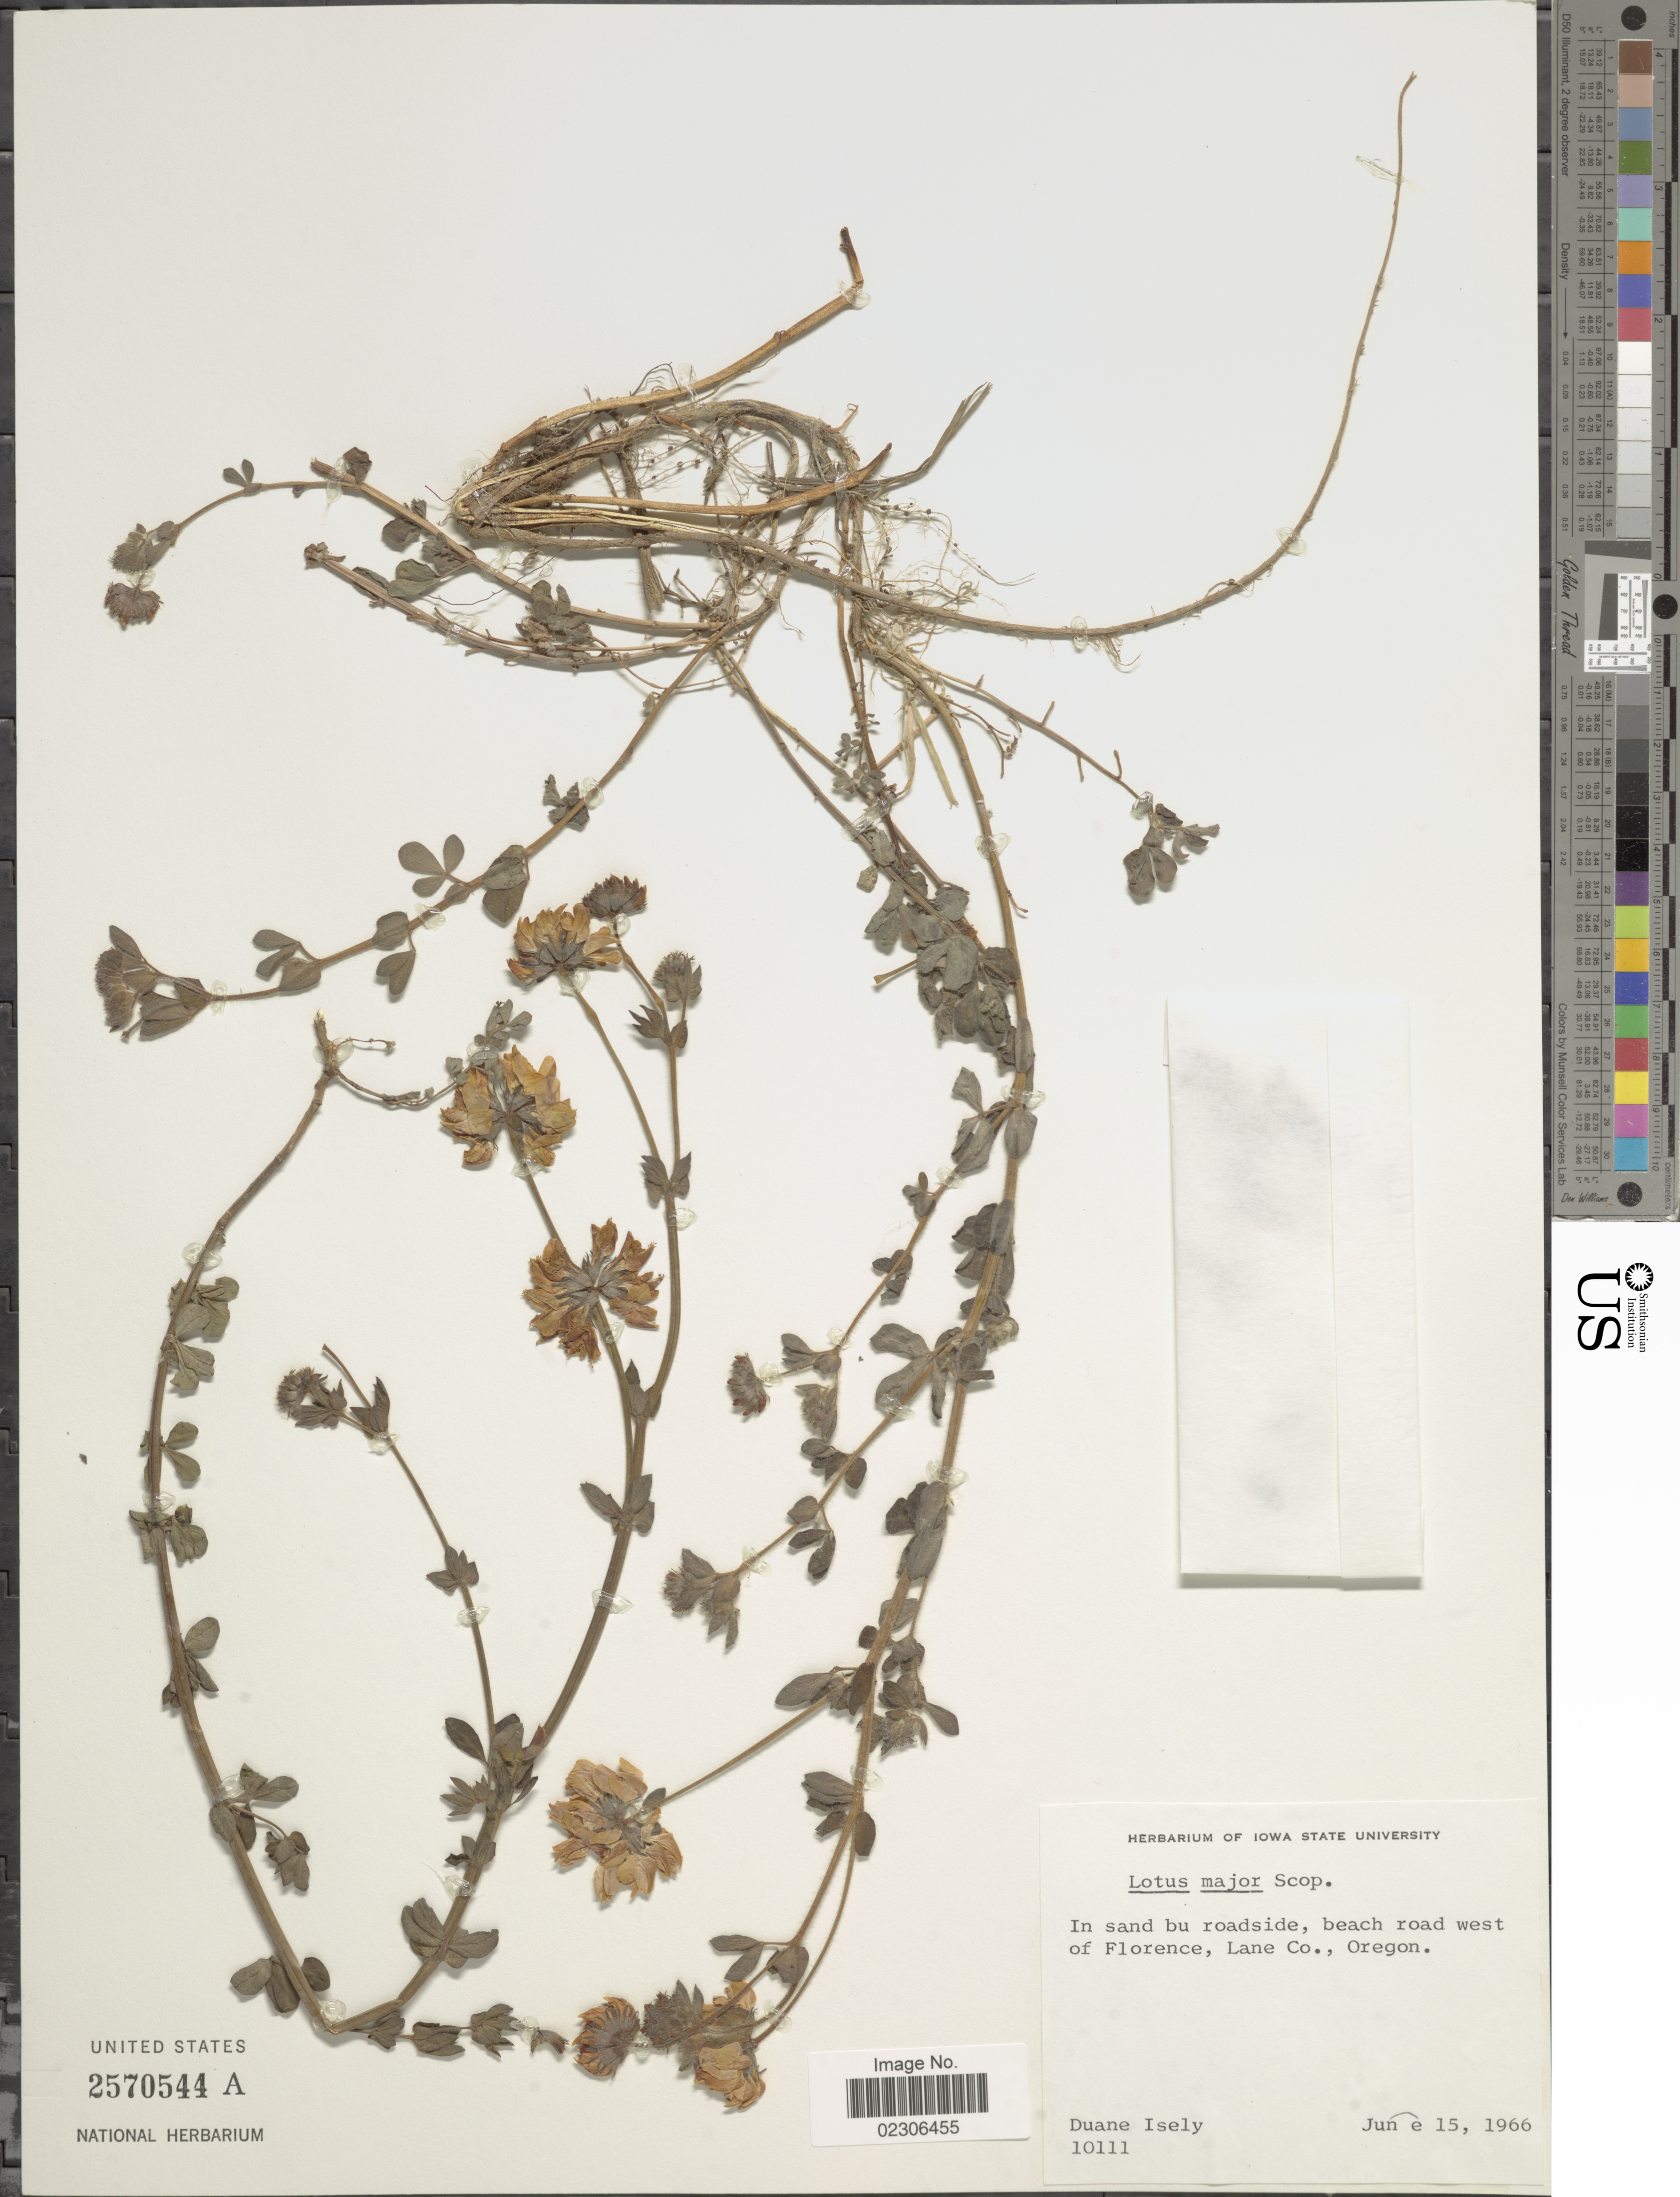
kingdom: Plantae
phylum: Tracheophyta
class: Magnoliopsida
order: Fabales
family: Fabaceae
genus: Lotus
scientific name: Lotus major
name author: Sm.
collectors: D. Isely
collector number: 10111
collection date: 1966-06-16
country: United States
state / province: Oregon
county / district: Lane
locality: In sand bu roadside, beach road west of Florence, Lane Co., Oregon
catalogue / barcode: US 2570544A